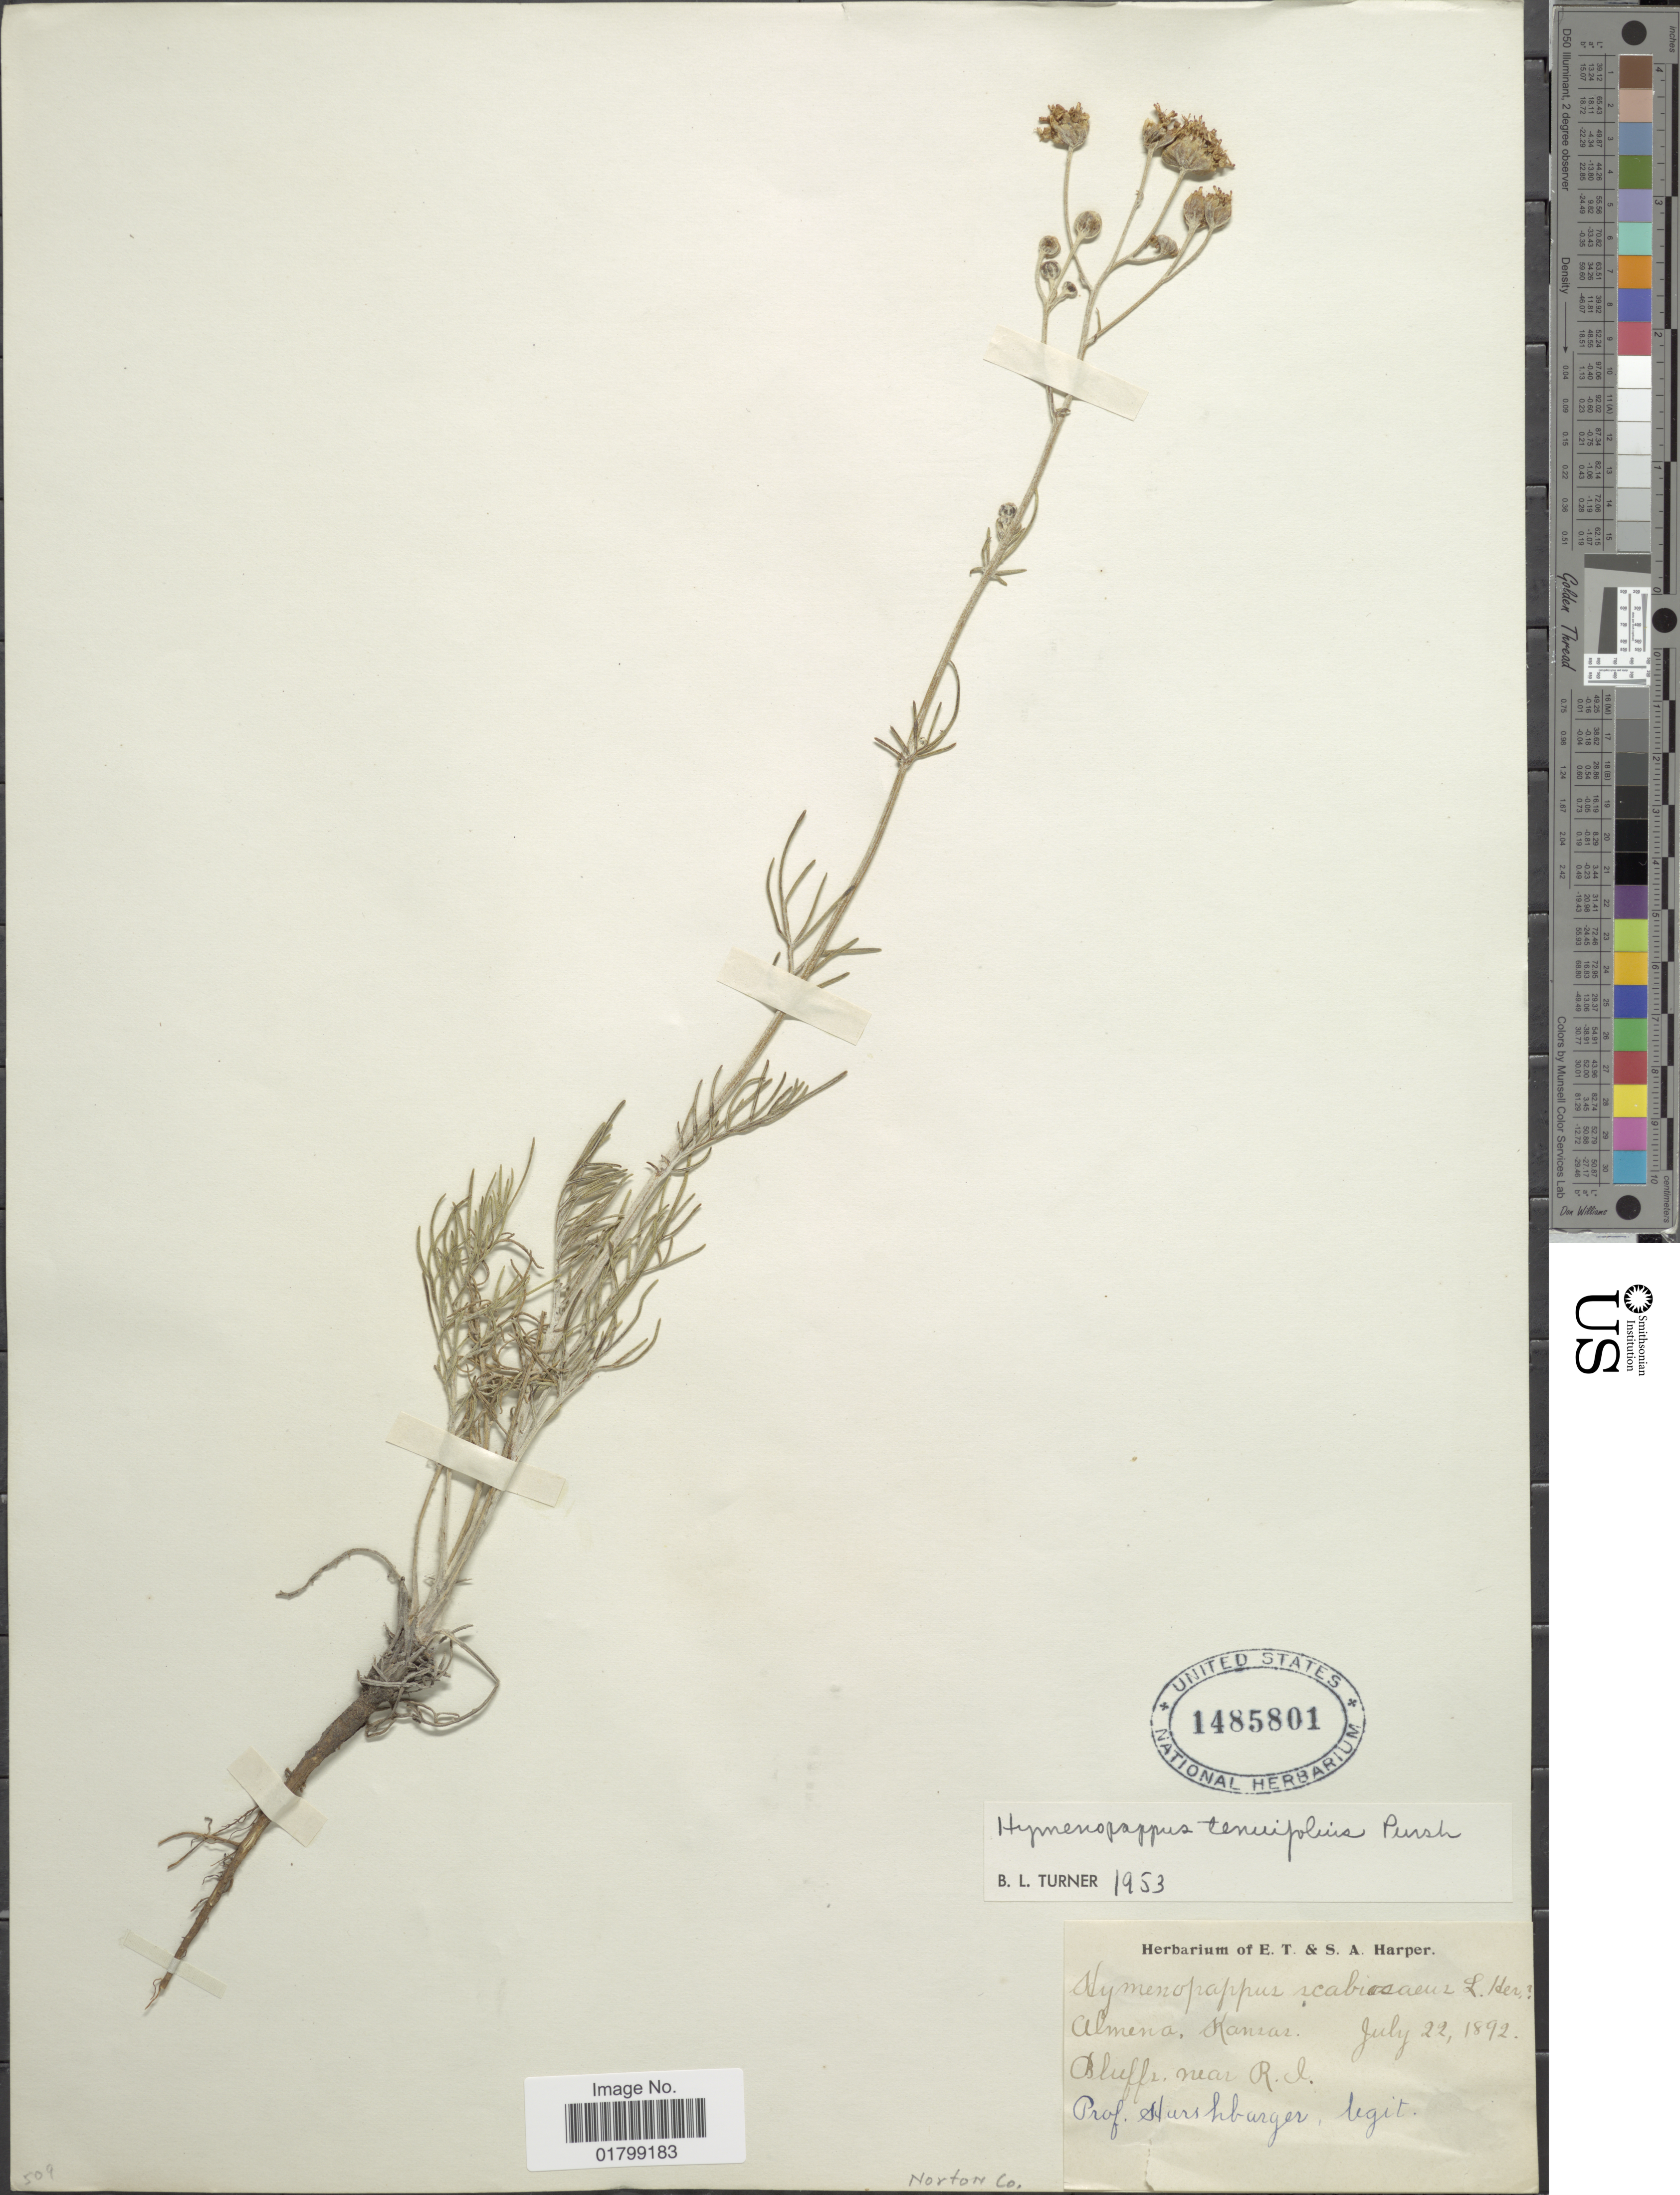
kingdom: Plantae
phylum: Tracheophyta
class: Magnoliopsida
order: Asterales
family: Asteraceae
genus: Hymenopappus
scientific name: Hymenopappus tenuifolius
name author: Pursh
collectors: Harshbarger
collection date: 1892-07-22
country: United States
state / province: Kansas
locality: Almena, Bluffs near R.I., Norton Co.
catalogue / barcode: US 1485801